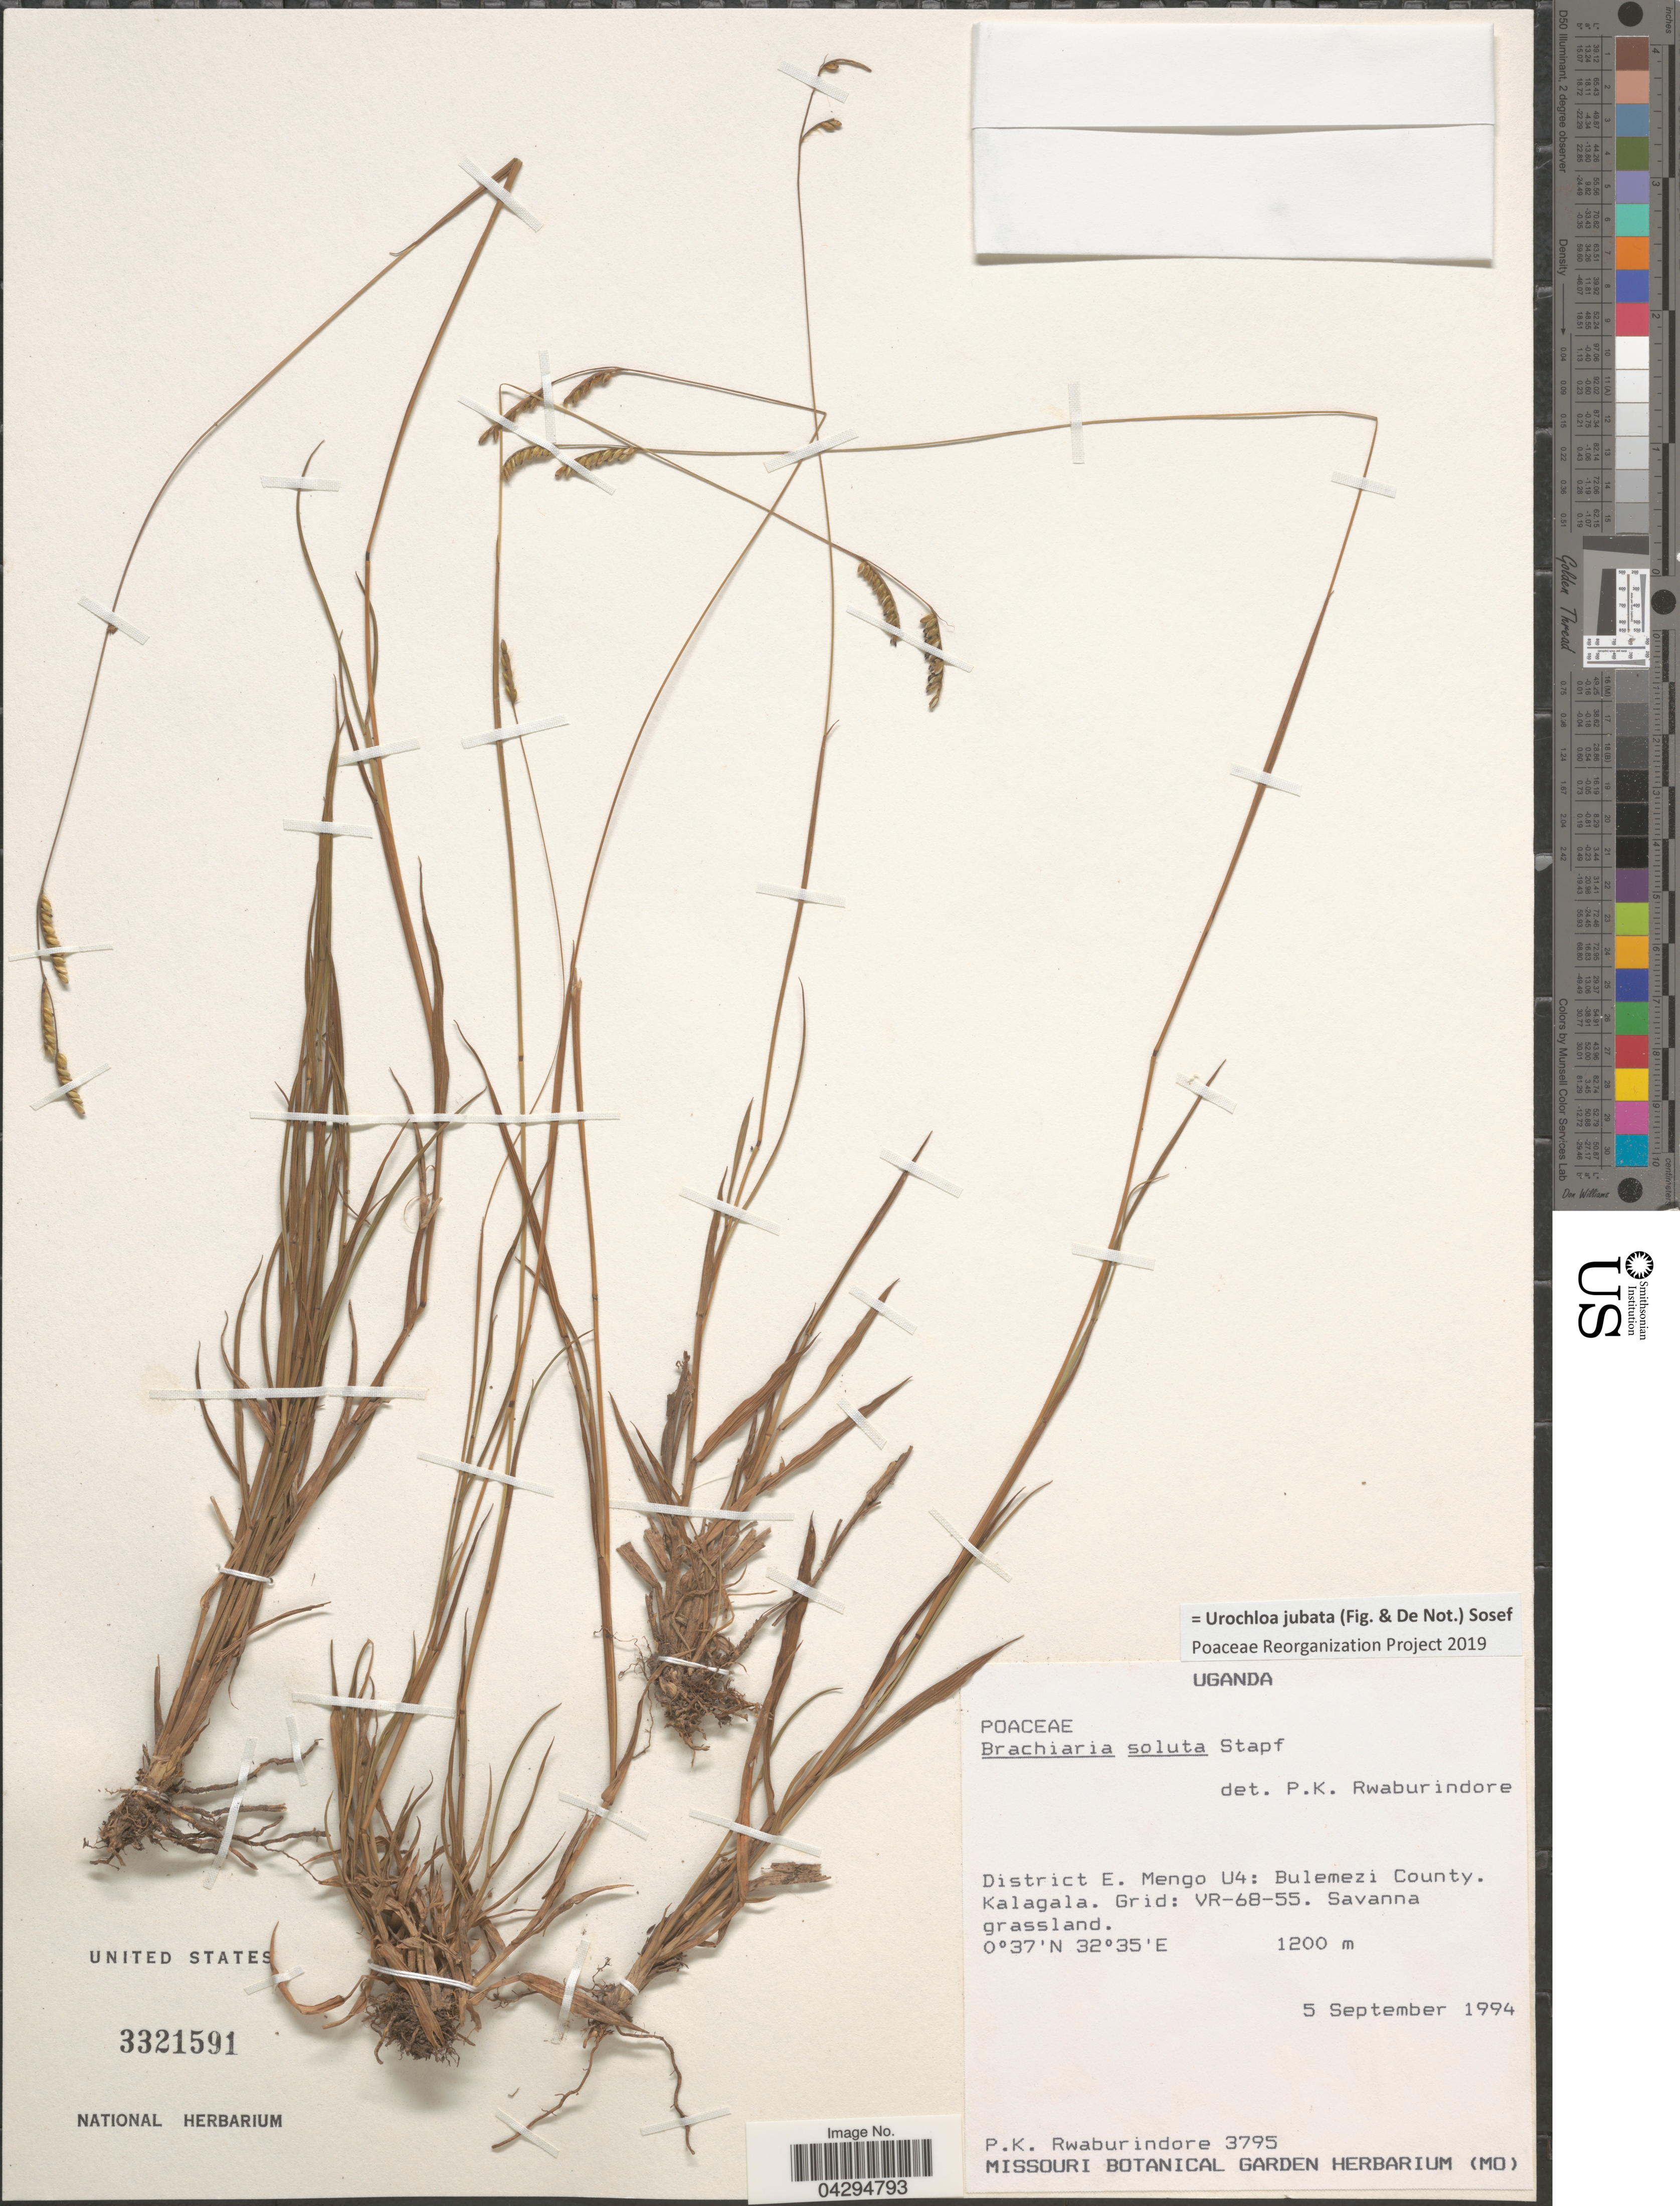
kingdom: Plantae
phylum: Tracheophyta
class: Liliopsida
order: Poales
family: Poaceae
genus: Urochloa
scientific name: Urochloa jubata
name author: (Fig. & De Not.) Sosef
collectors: P. Rwaburindore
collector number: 3795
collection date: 1994-09-05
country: Uganda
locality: District E. Mengo U4: Bulemezi County. Kalagala. Grid: VR-68-55.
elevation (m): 1200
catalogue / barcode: US 3321591